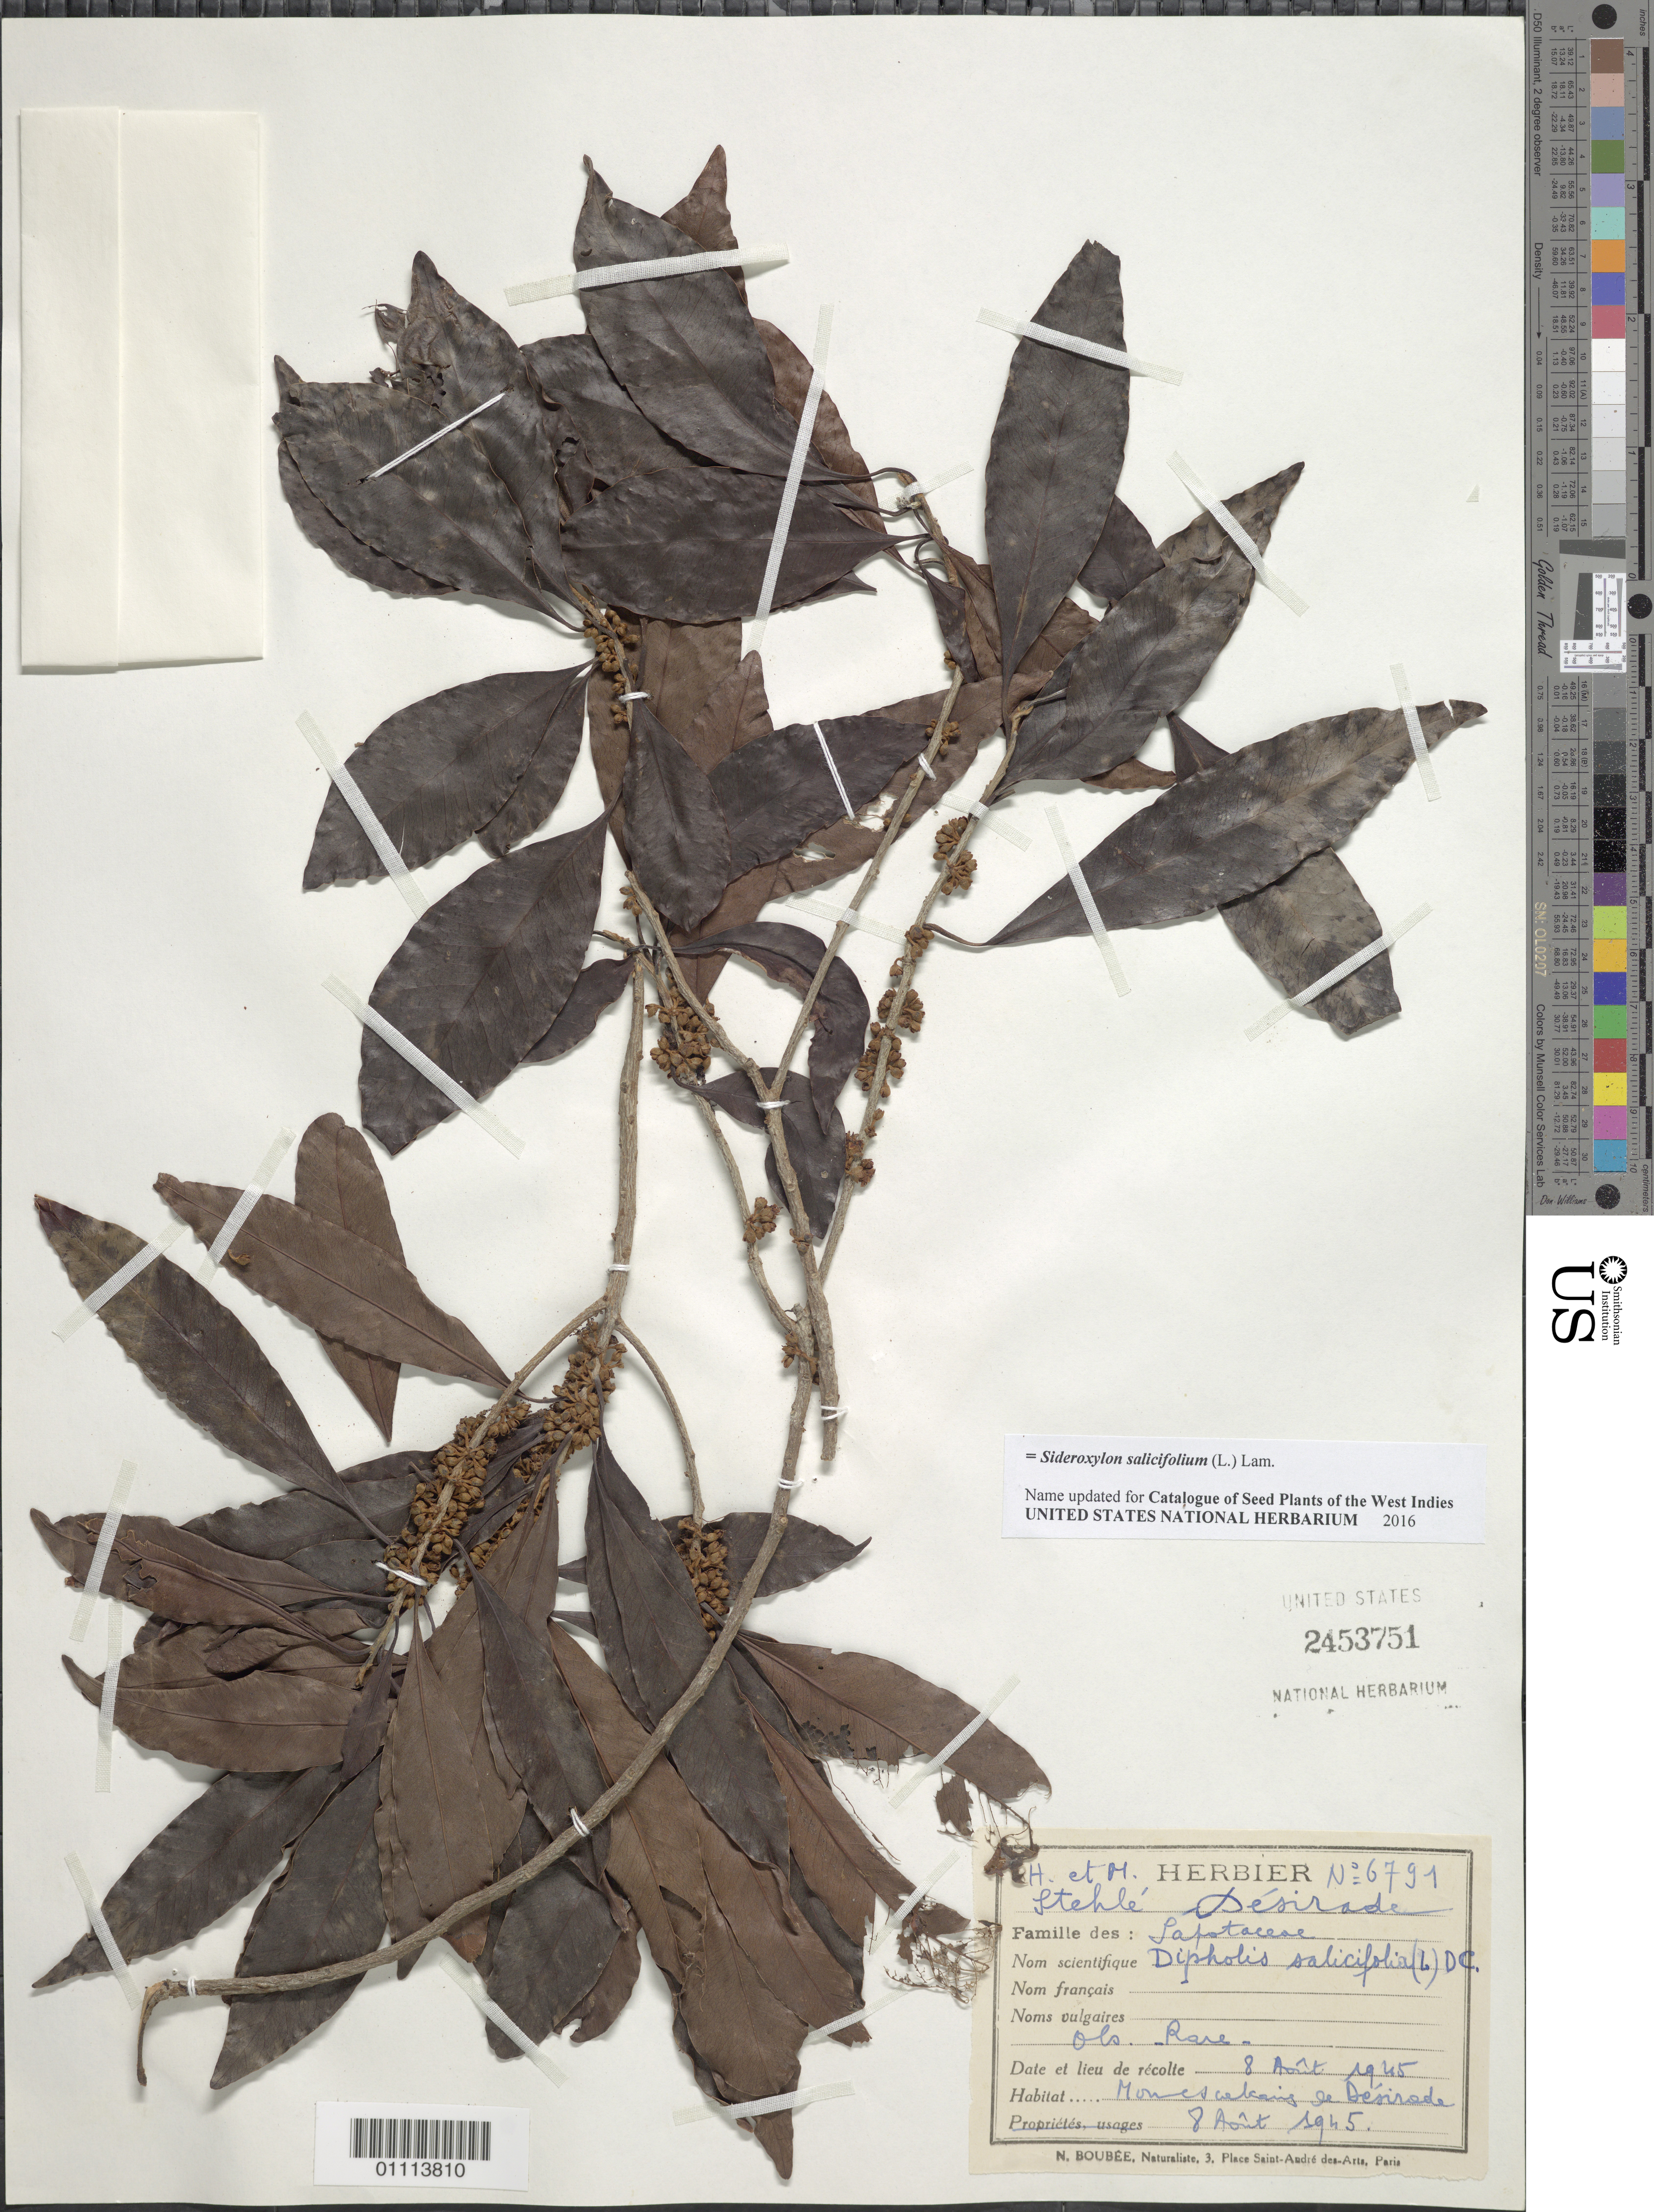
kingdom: Plantae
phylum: Tracheophyta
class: Magnoliopsida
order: Ericales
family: Sapotaceae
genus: Dipholis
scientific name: Dipholis salicifolia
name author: (L.) A. DC.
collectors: H. Stehlé & M. Stehlé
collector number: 6791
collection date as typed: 08 Aug 1945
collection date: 1945-08-08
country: Guadeloupe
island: La Désirade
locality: mones calcairs le Desirade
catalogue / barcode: US 2453751